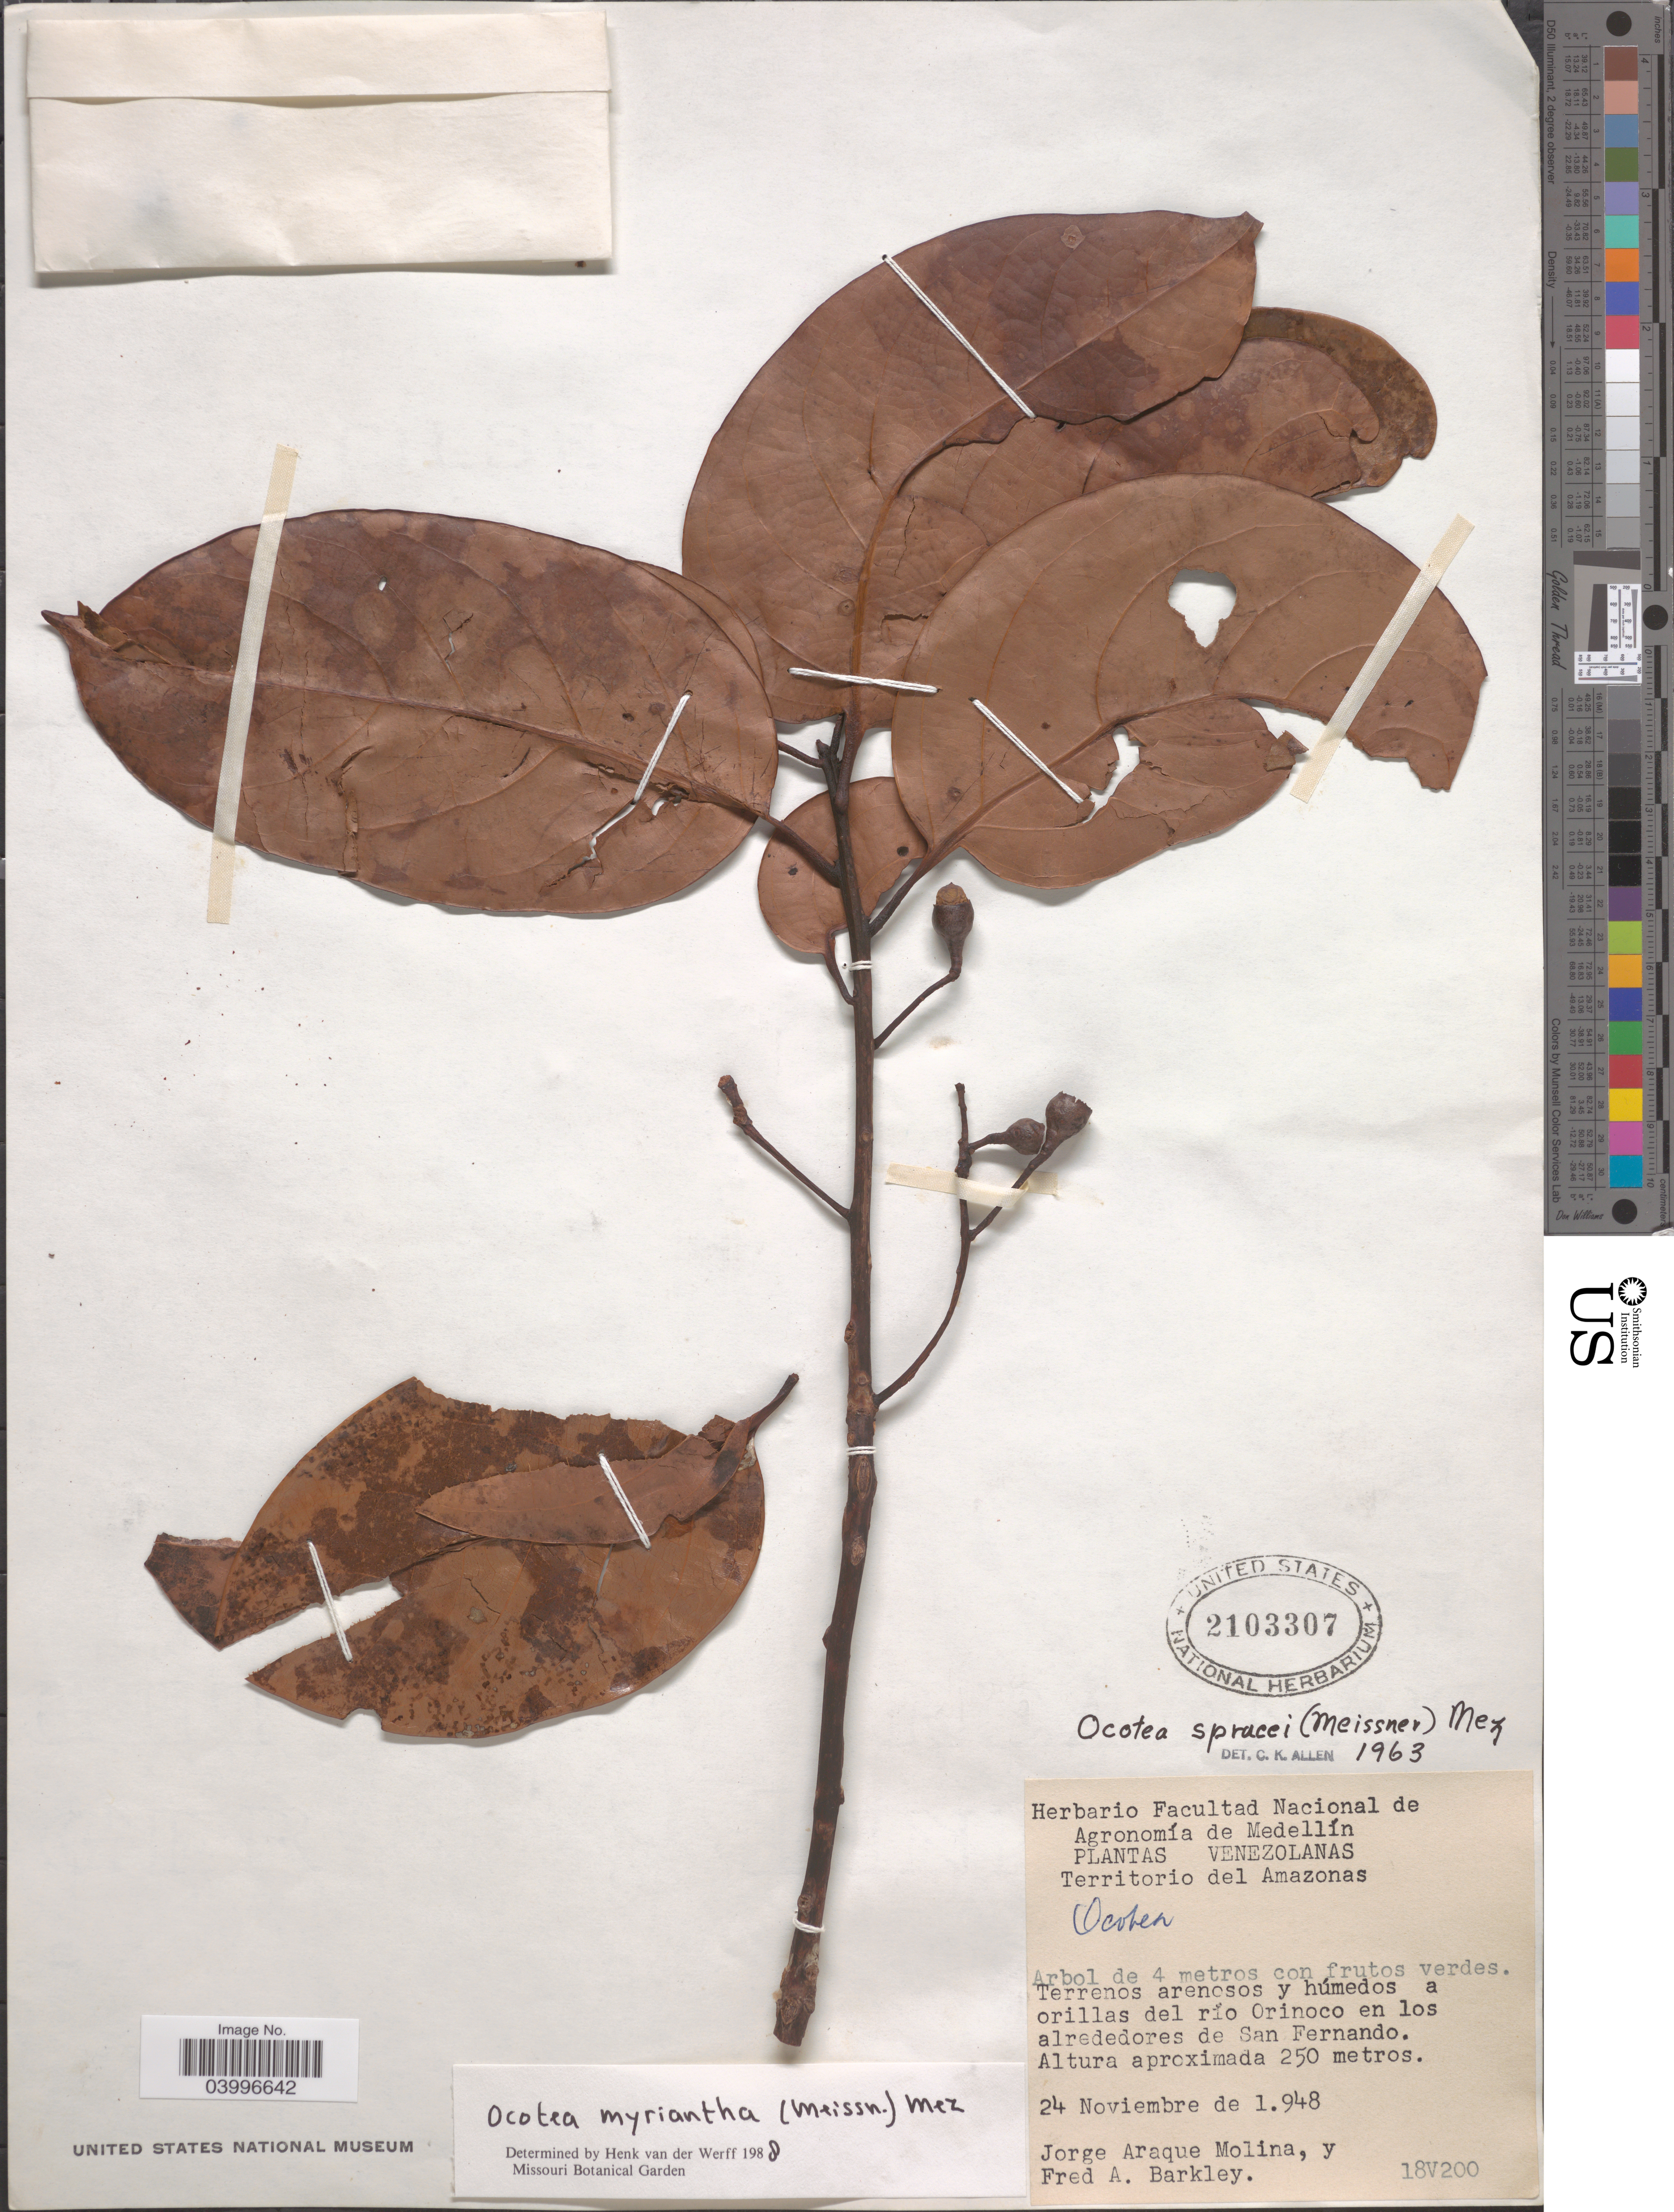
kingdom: Plantae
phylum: Tracheophyta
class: Magnoliopsida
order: Laurales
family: Lauraceae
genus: Ocotea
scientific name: Ocotea myriantha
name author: (Meisn.) Mez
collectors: J. Araque Molina & F. A. Barkley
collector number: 18V200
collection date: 1948-11-24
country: Venezuela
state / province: Amazonas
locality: Territorio del Amazonas. A orillas del río Orinoco en los alrededores de San Fernando.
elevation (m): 250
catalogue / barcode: US 2103307